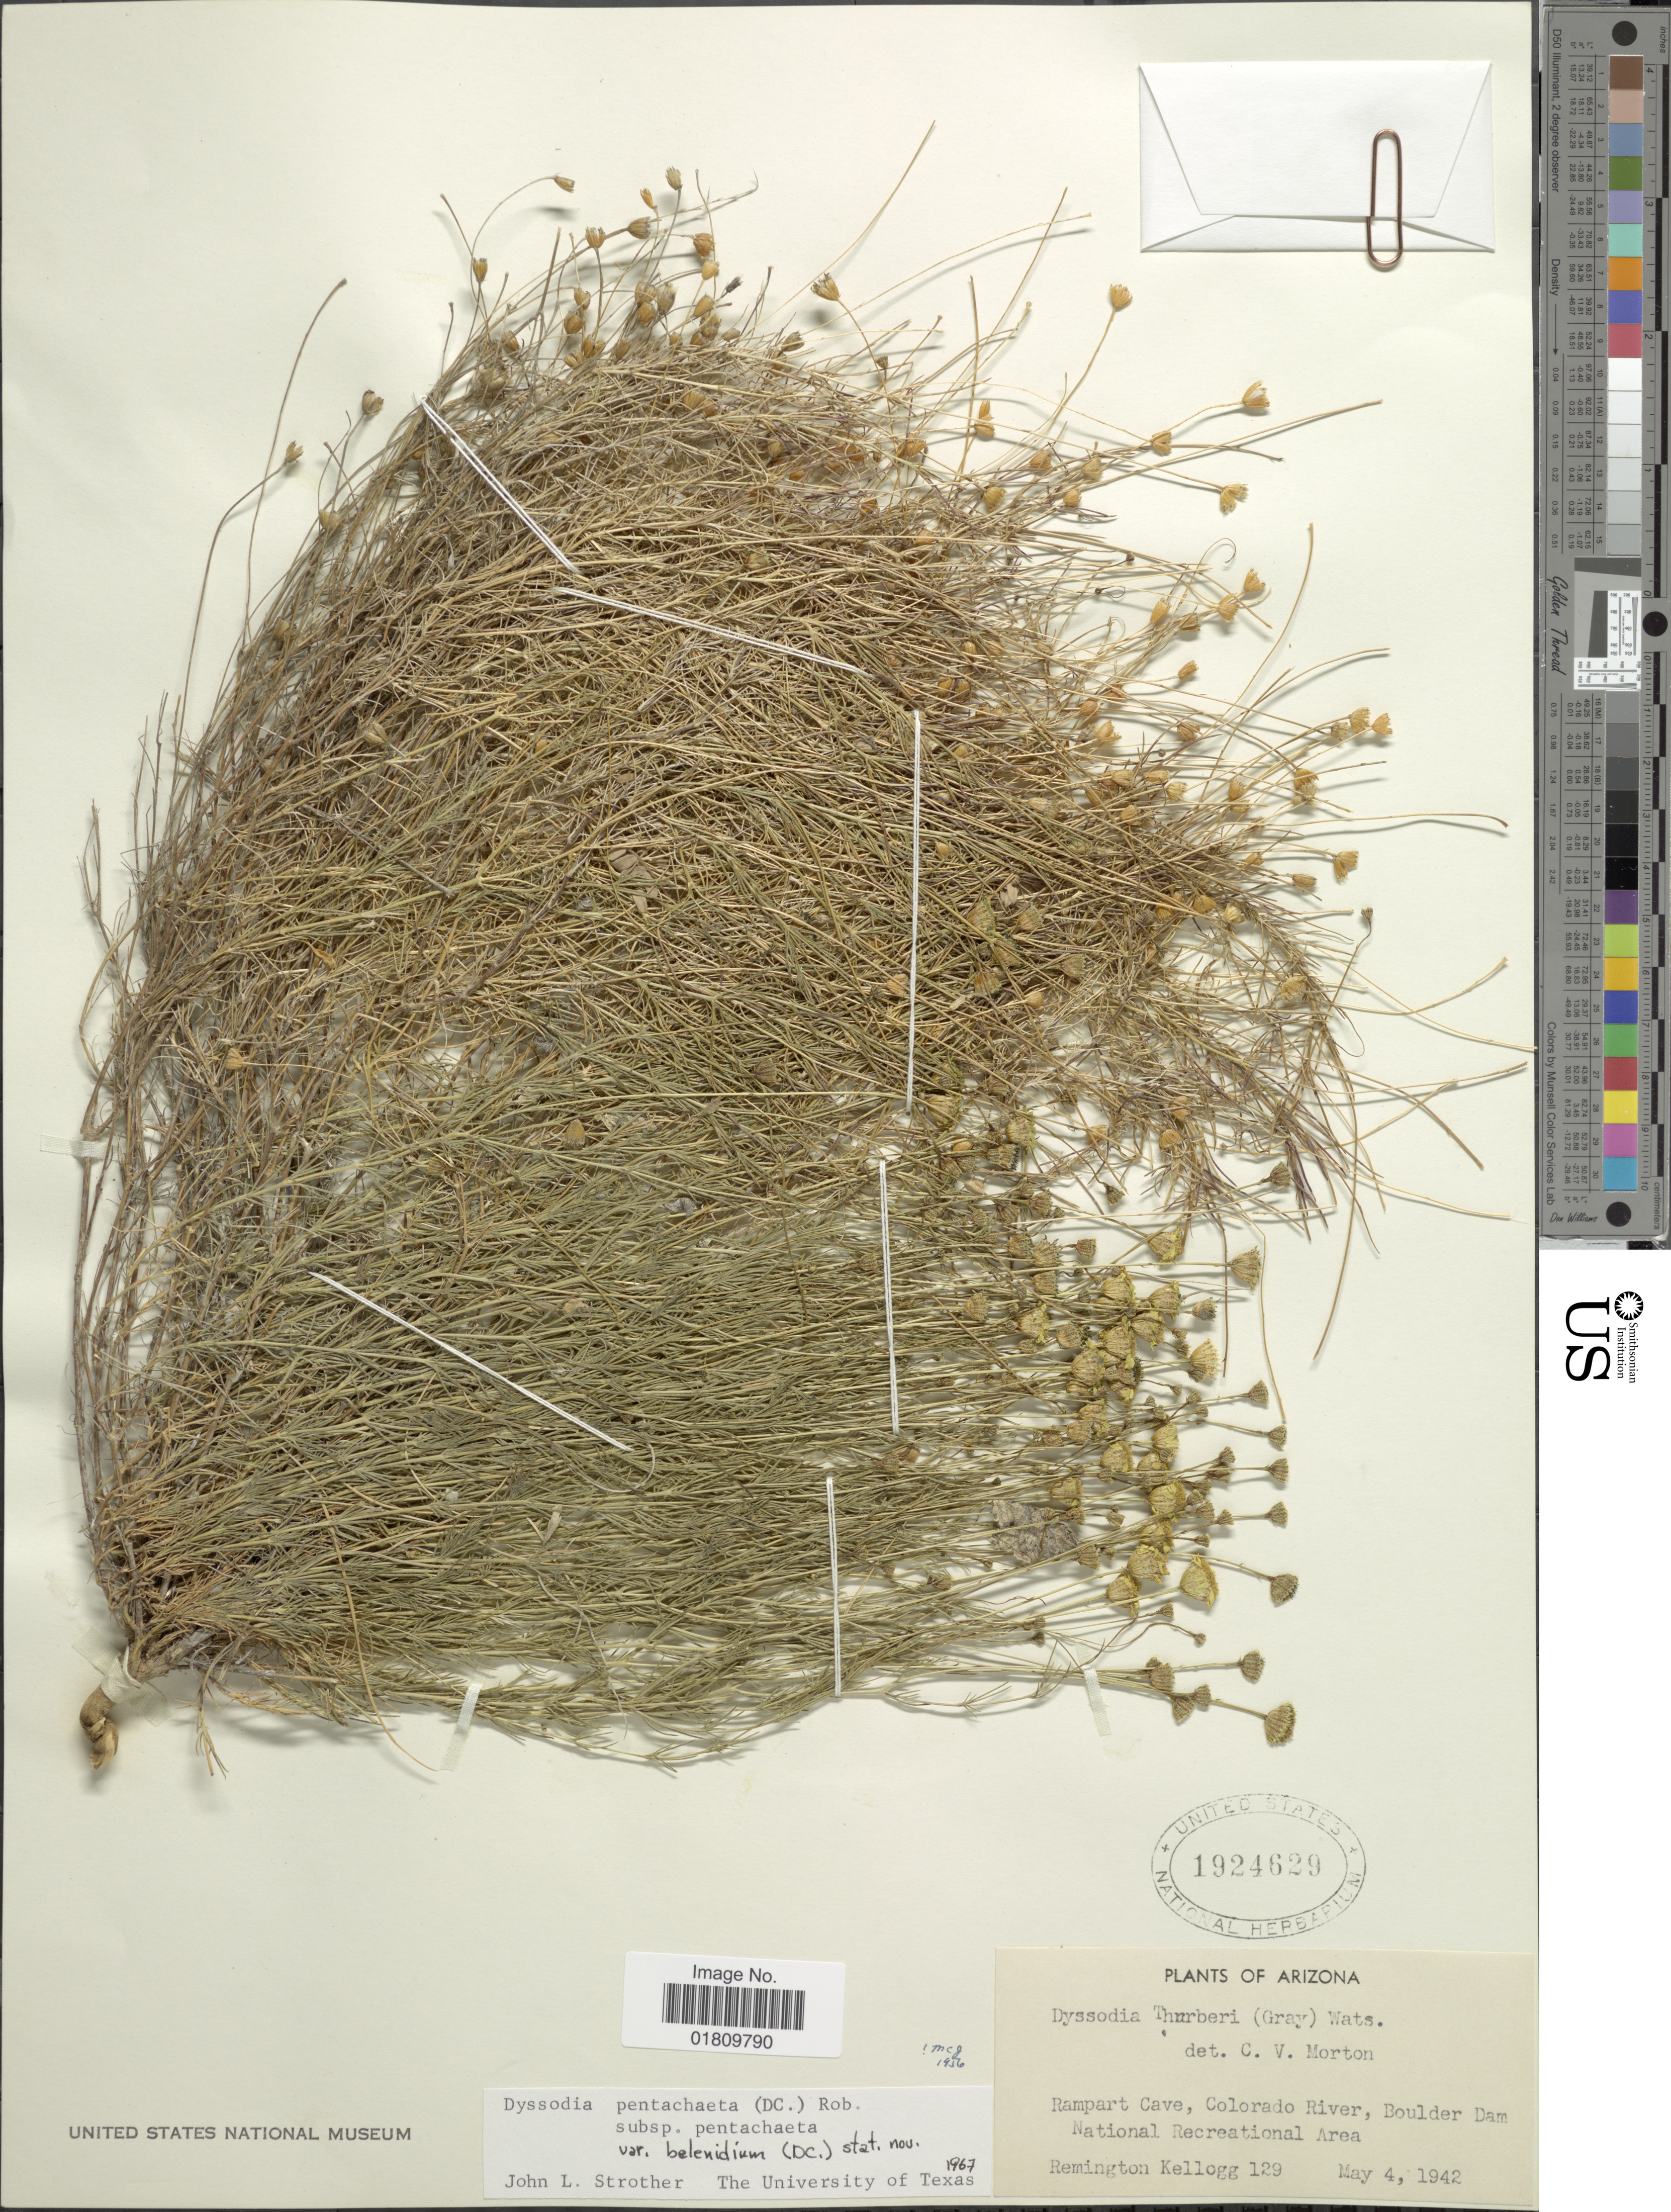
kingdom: Plantae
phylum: Tracheophyta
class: Magnoliopsida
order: Asterales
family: Asteraceae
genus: Thymophylla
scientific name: Thymophylla pentachaeta var. belenidium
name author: (DC.) Strother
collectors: R. Kellogg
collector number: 129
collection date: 1942-05-04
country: United States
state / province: Arizona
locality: Rampart Cave, Colorado River, Boulder Dam National Recreational Area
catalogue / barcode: US 1924629